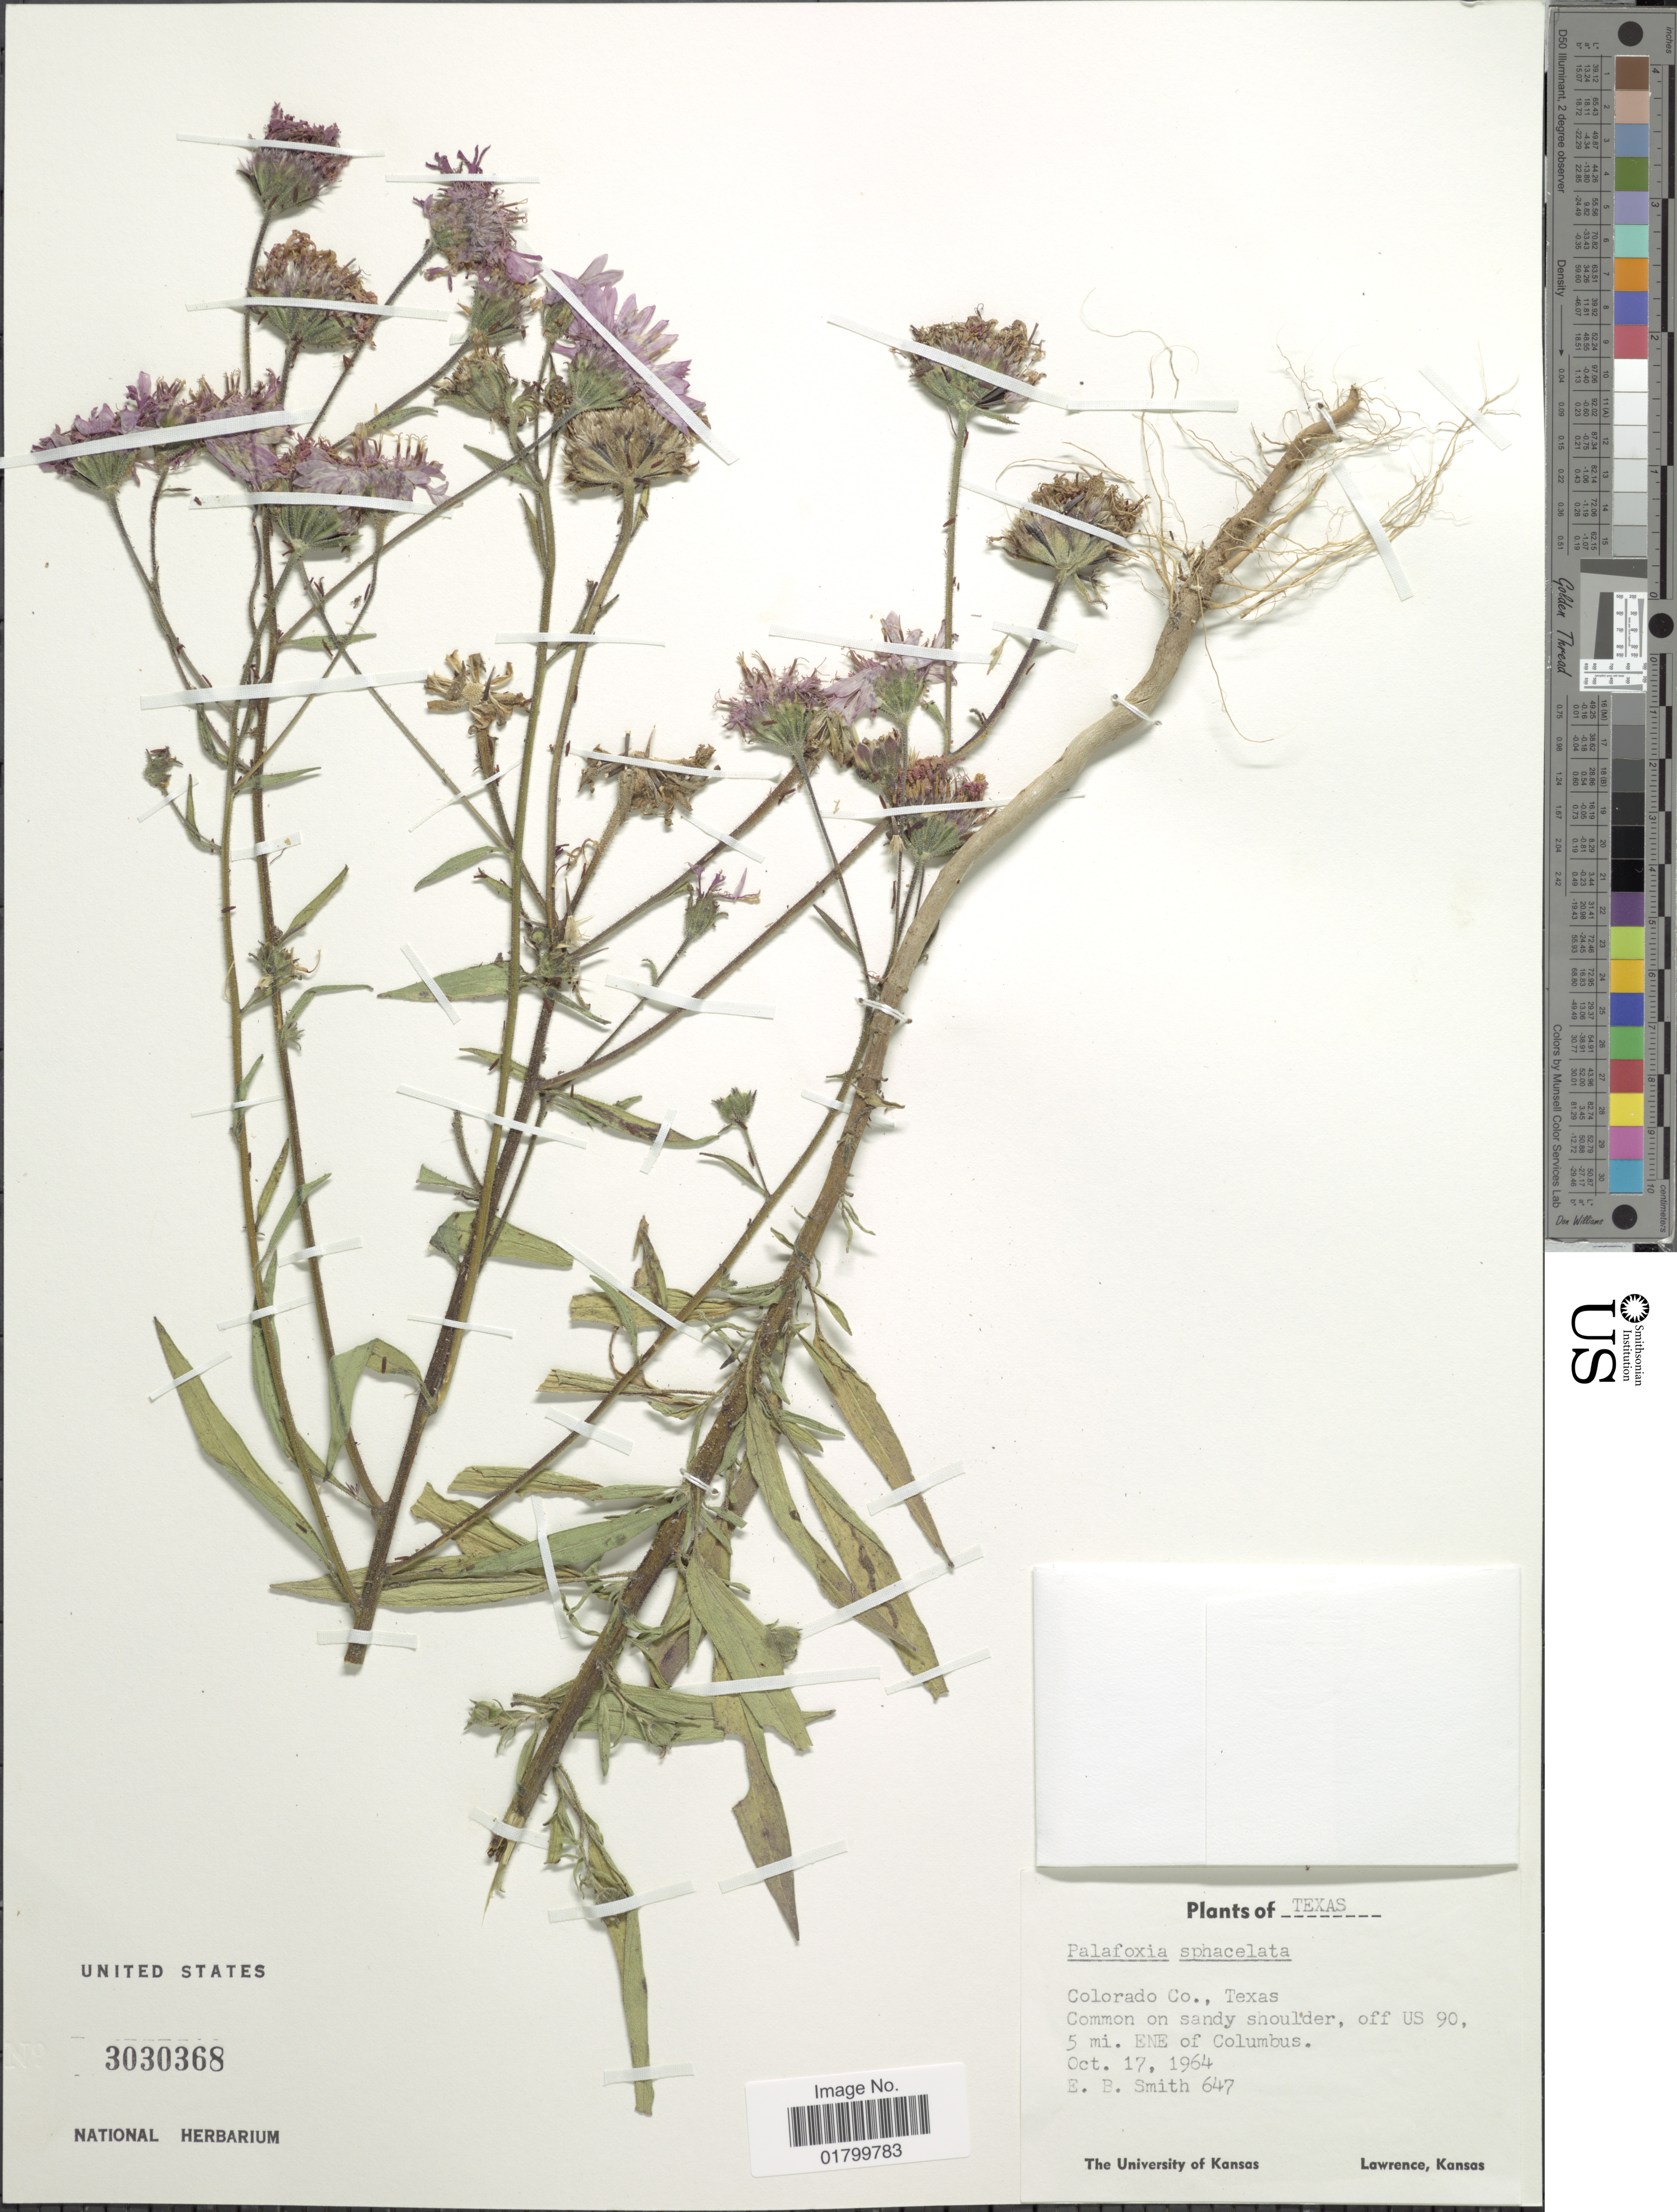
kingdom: Plantae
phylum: Tracheophyta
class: Magnoliopsida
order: Asterales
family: Asteraceae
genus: Palafoxia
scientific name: Palafoxia sphacelata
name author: (Nutt. ex Torr.) Cory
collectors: E. B. Smith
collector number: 647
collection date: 1964-10-17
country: United States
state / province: Texas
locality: Colorado Co., Texas, Common on sandy shoulder, off US 90, 5 mi. ENE of Columbus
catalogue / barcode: US 3030368